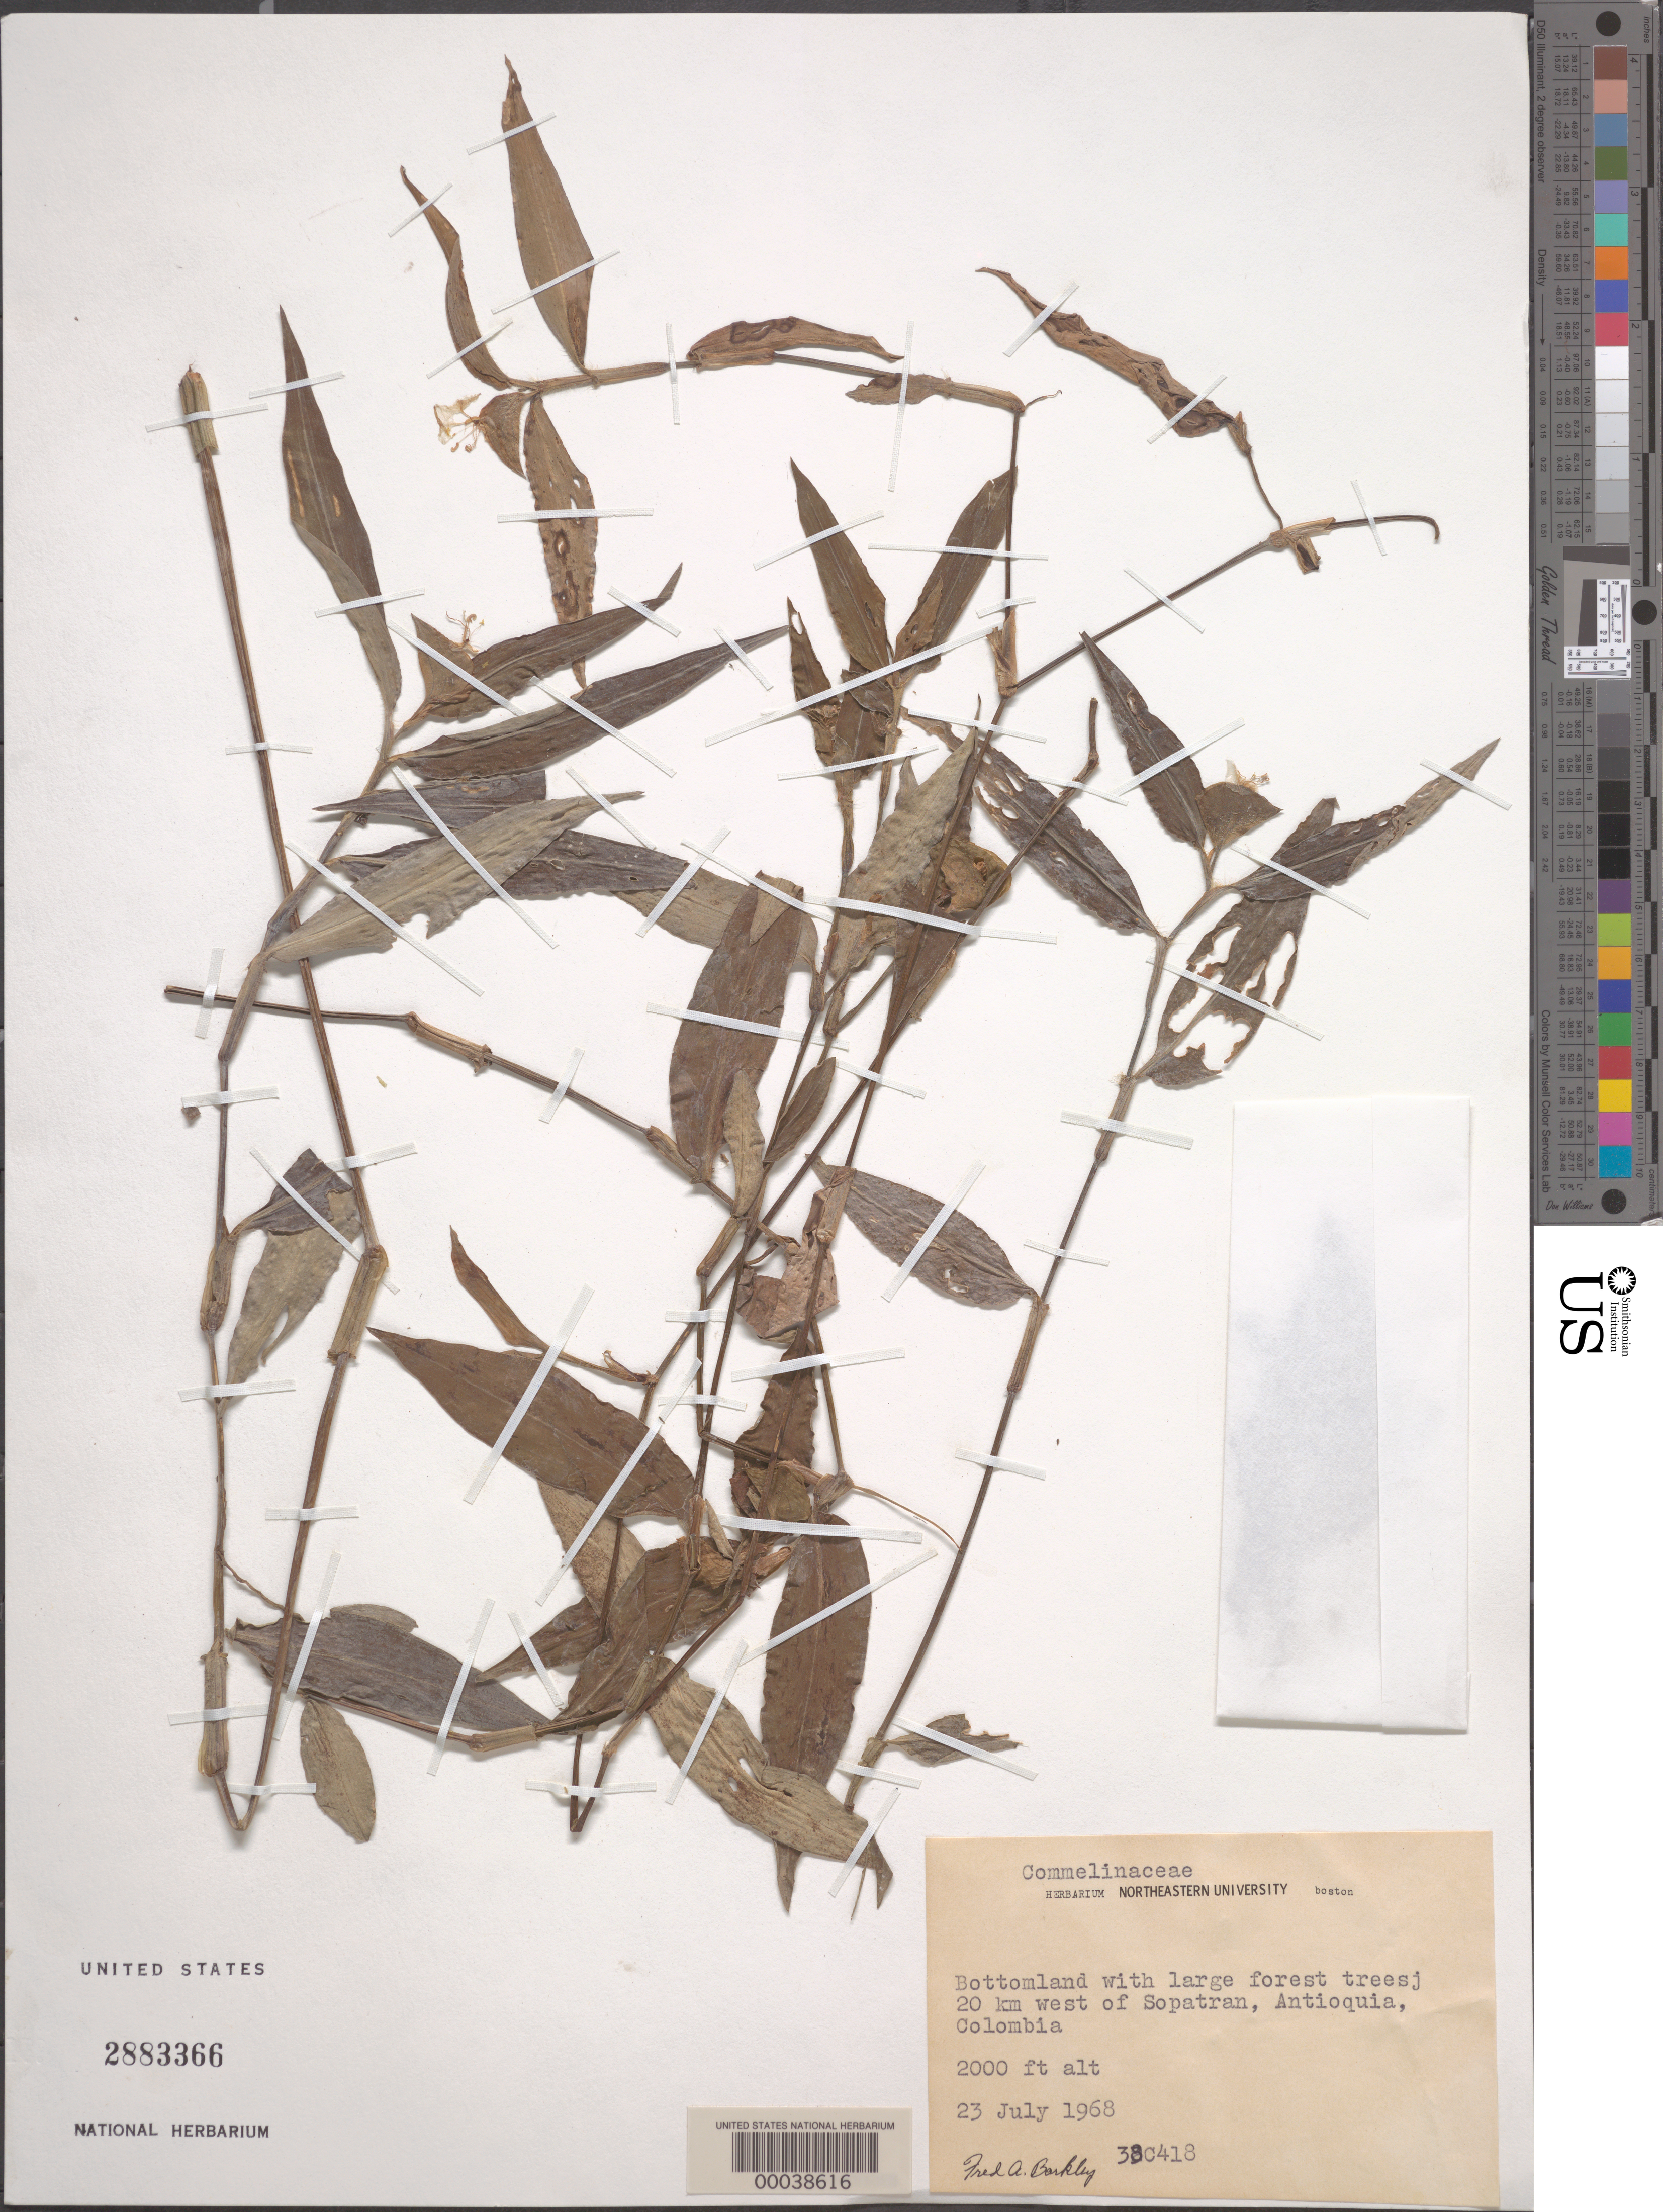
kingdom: Plantae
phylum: Tracheophyta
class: Liliopsida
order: Commelinales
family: Commelinaceae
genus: Commelina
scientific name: Commelina erecta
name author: L.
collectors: F. A. Barkley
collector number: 38c418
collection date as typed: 23 Jul 1968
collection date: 1968-07-23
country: Colombia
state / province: Antioquia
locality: W of Sopatran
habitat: Bottomland with large forest trees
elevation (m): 610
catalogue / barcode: US 2883366